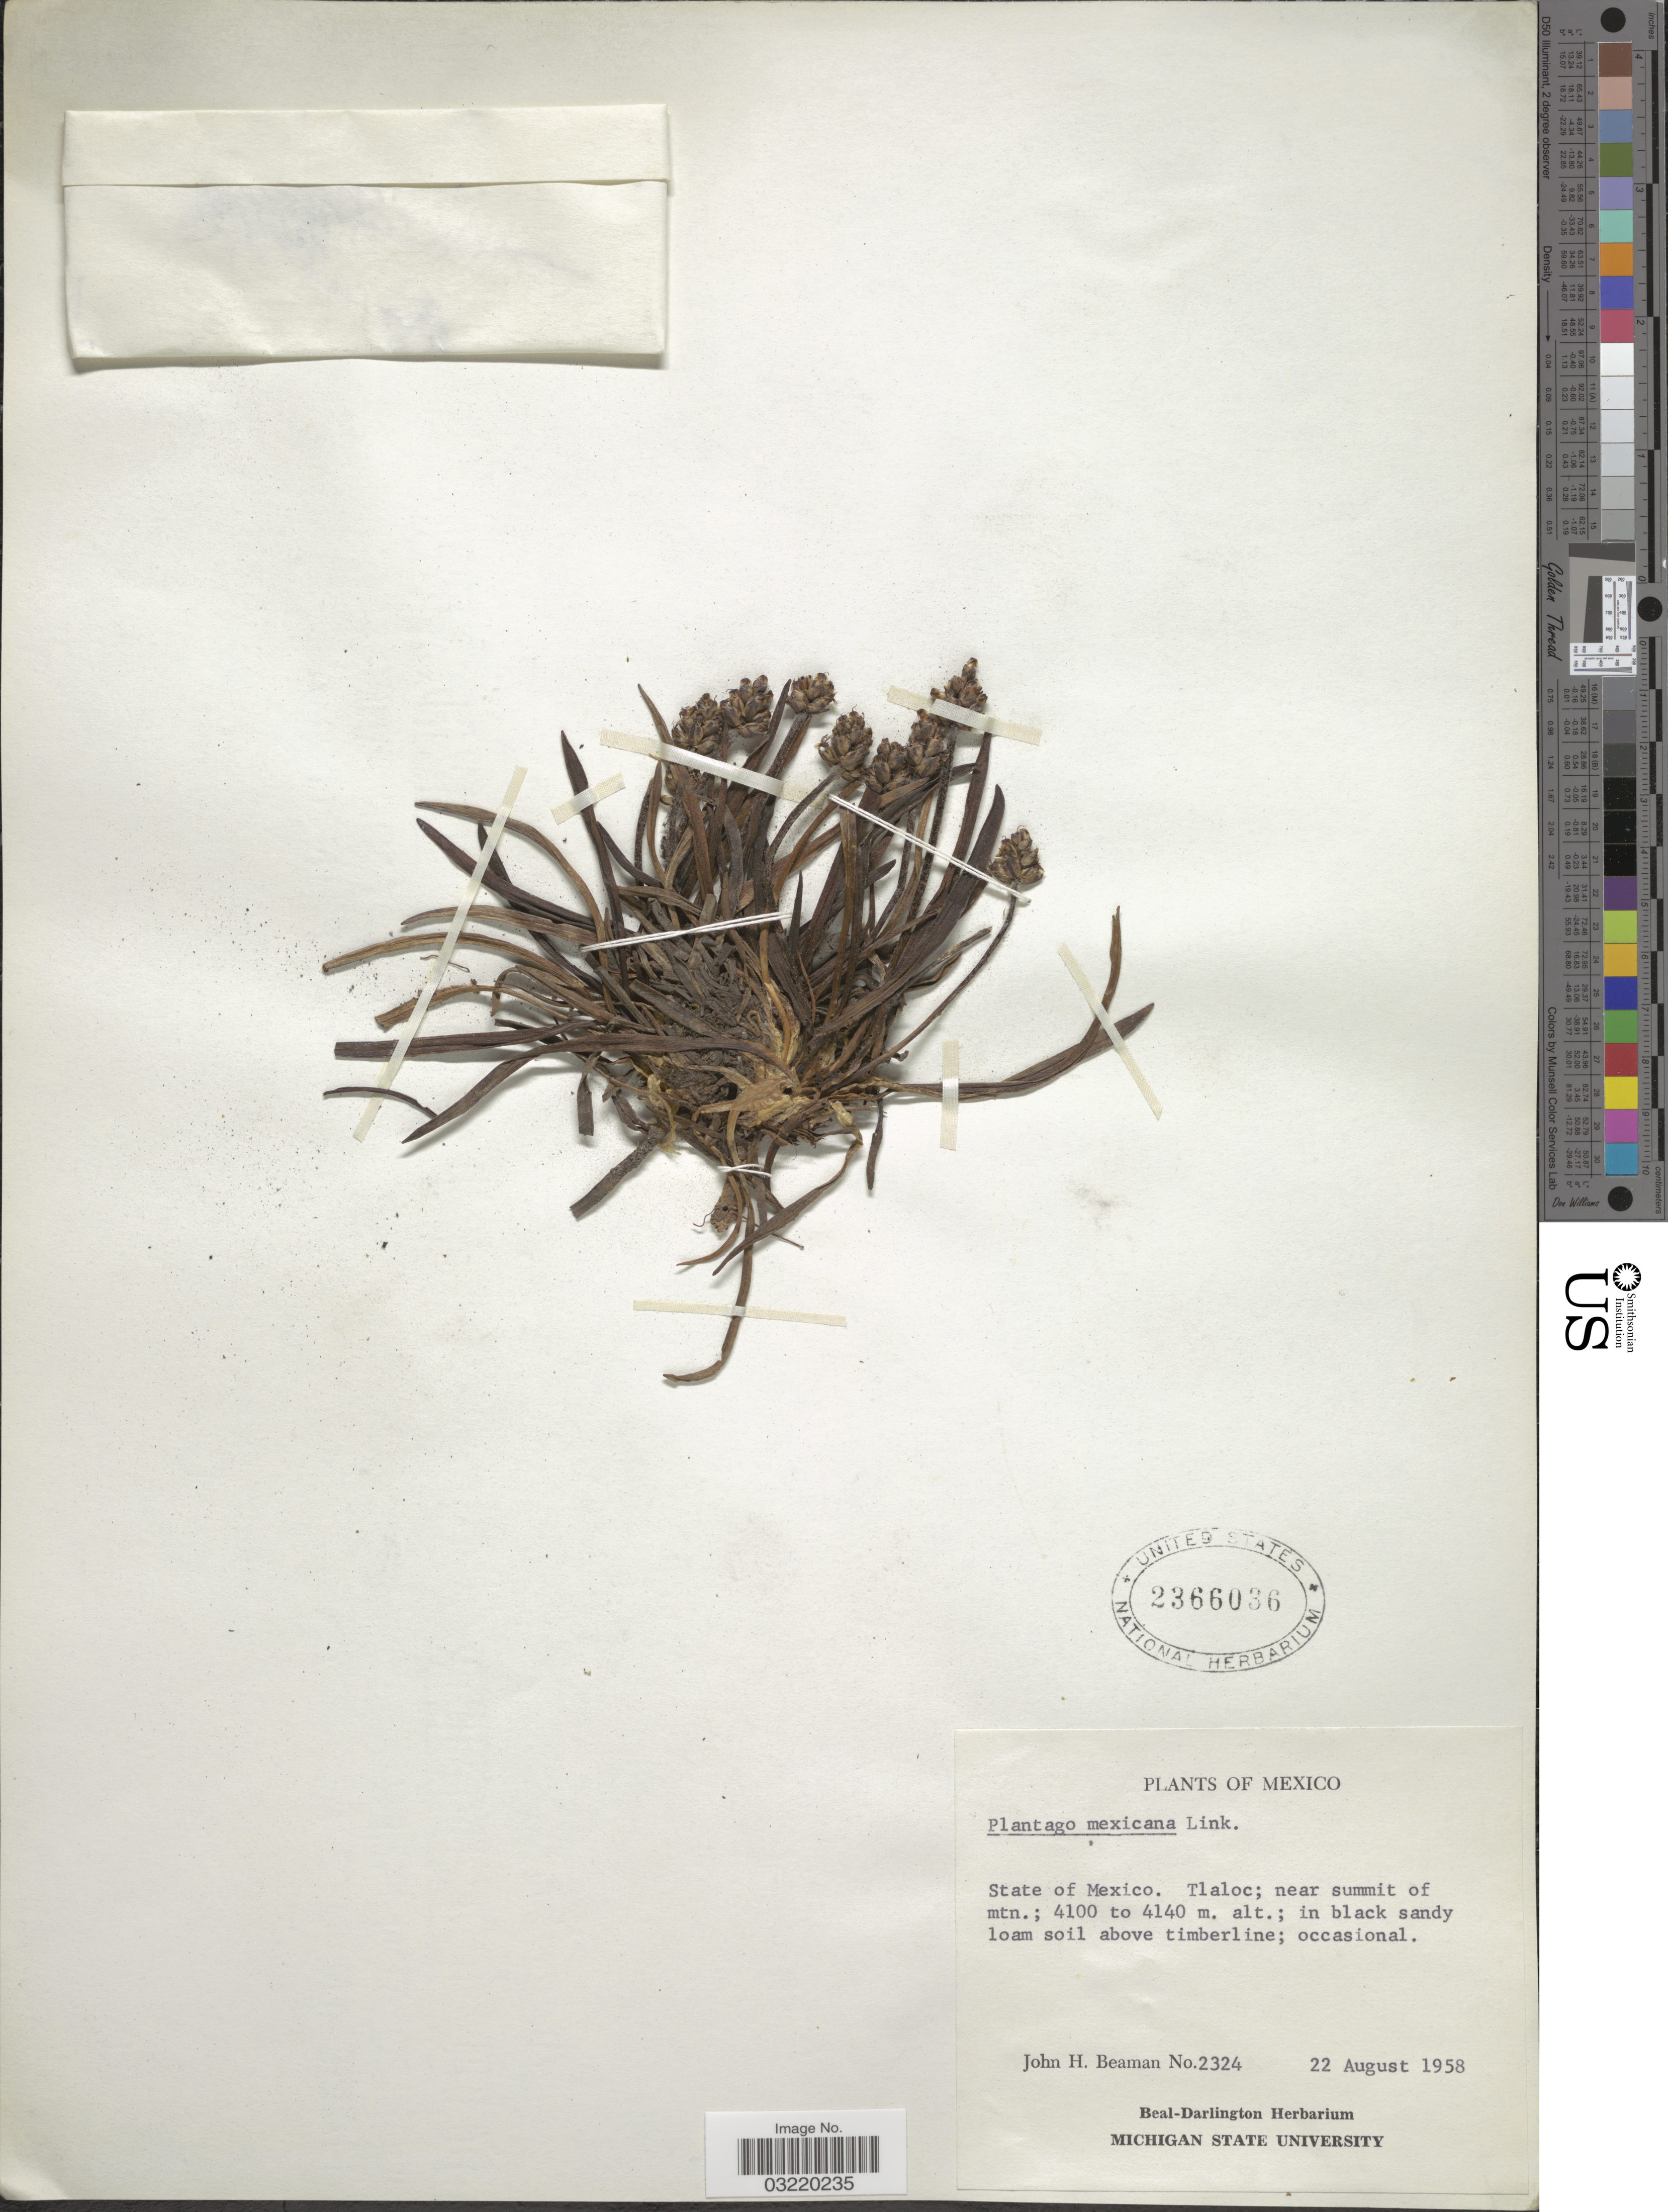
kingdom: Plantae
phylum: Tracheophyta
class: Magnoliopsida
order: Lamiales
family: Plantaginaceae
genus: Plantago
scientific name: Plantago nivea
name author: Kunth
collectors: J. H. Beaman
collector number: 2324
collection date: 1958-08-22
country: Mexico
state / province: México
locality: Tlaloc; near summit of mtn.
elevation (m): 4100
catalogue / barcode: US 2366036